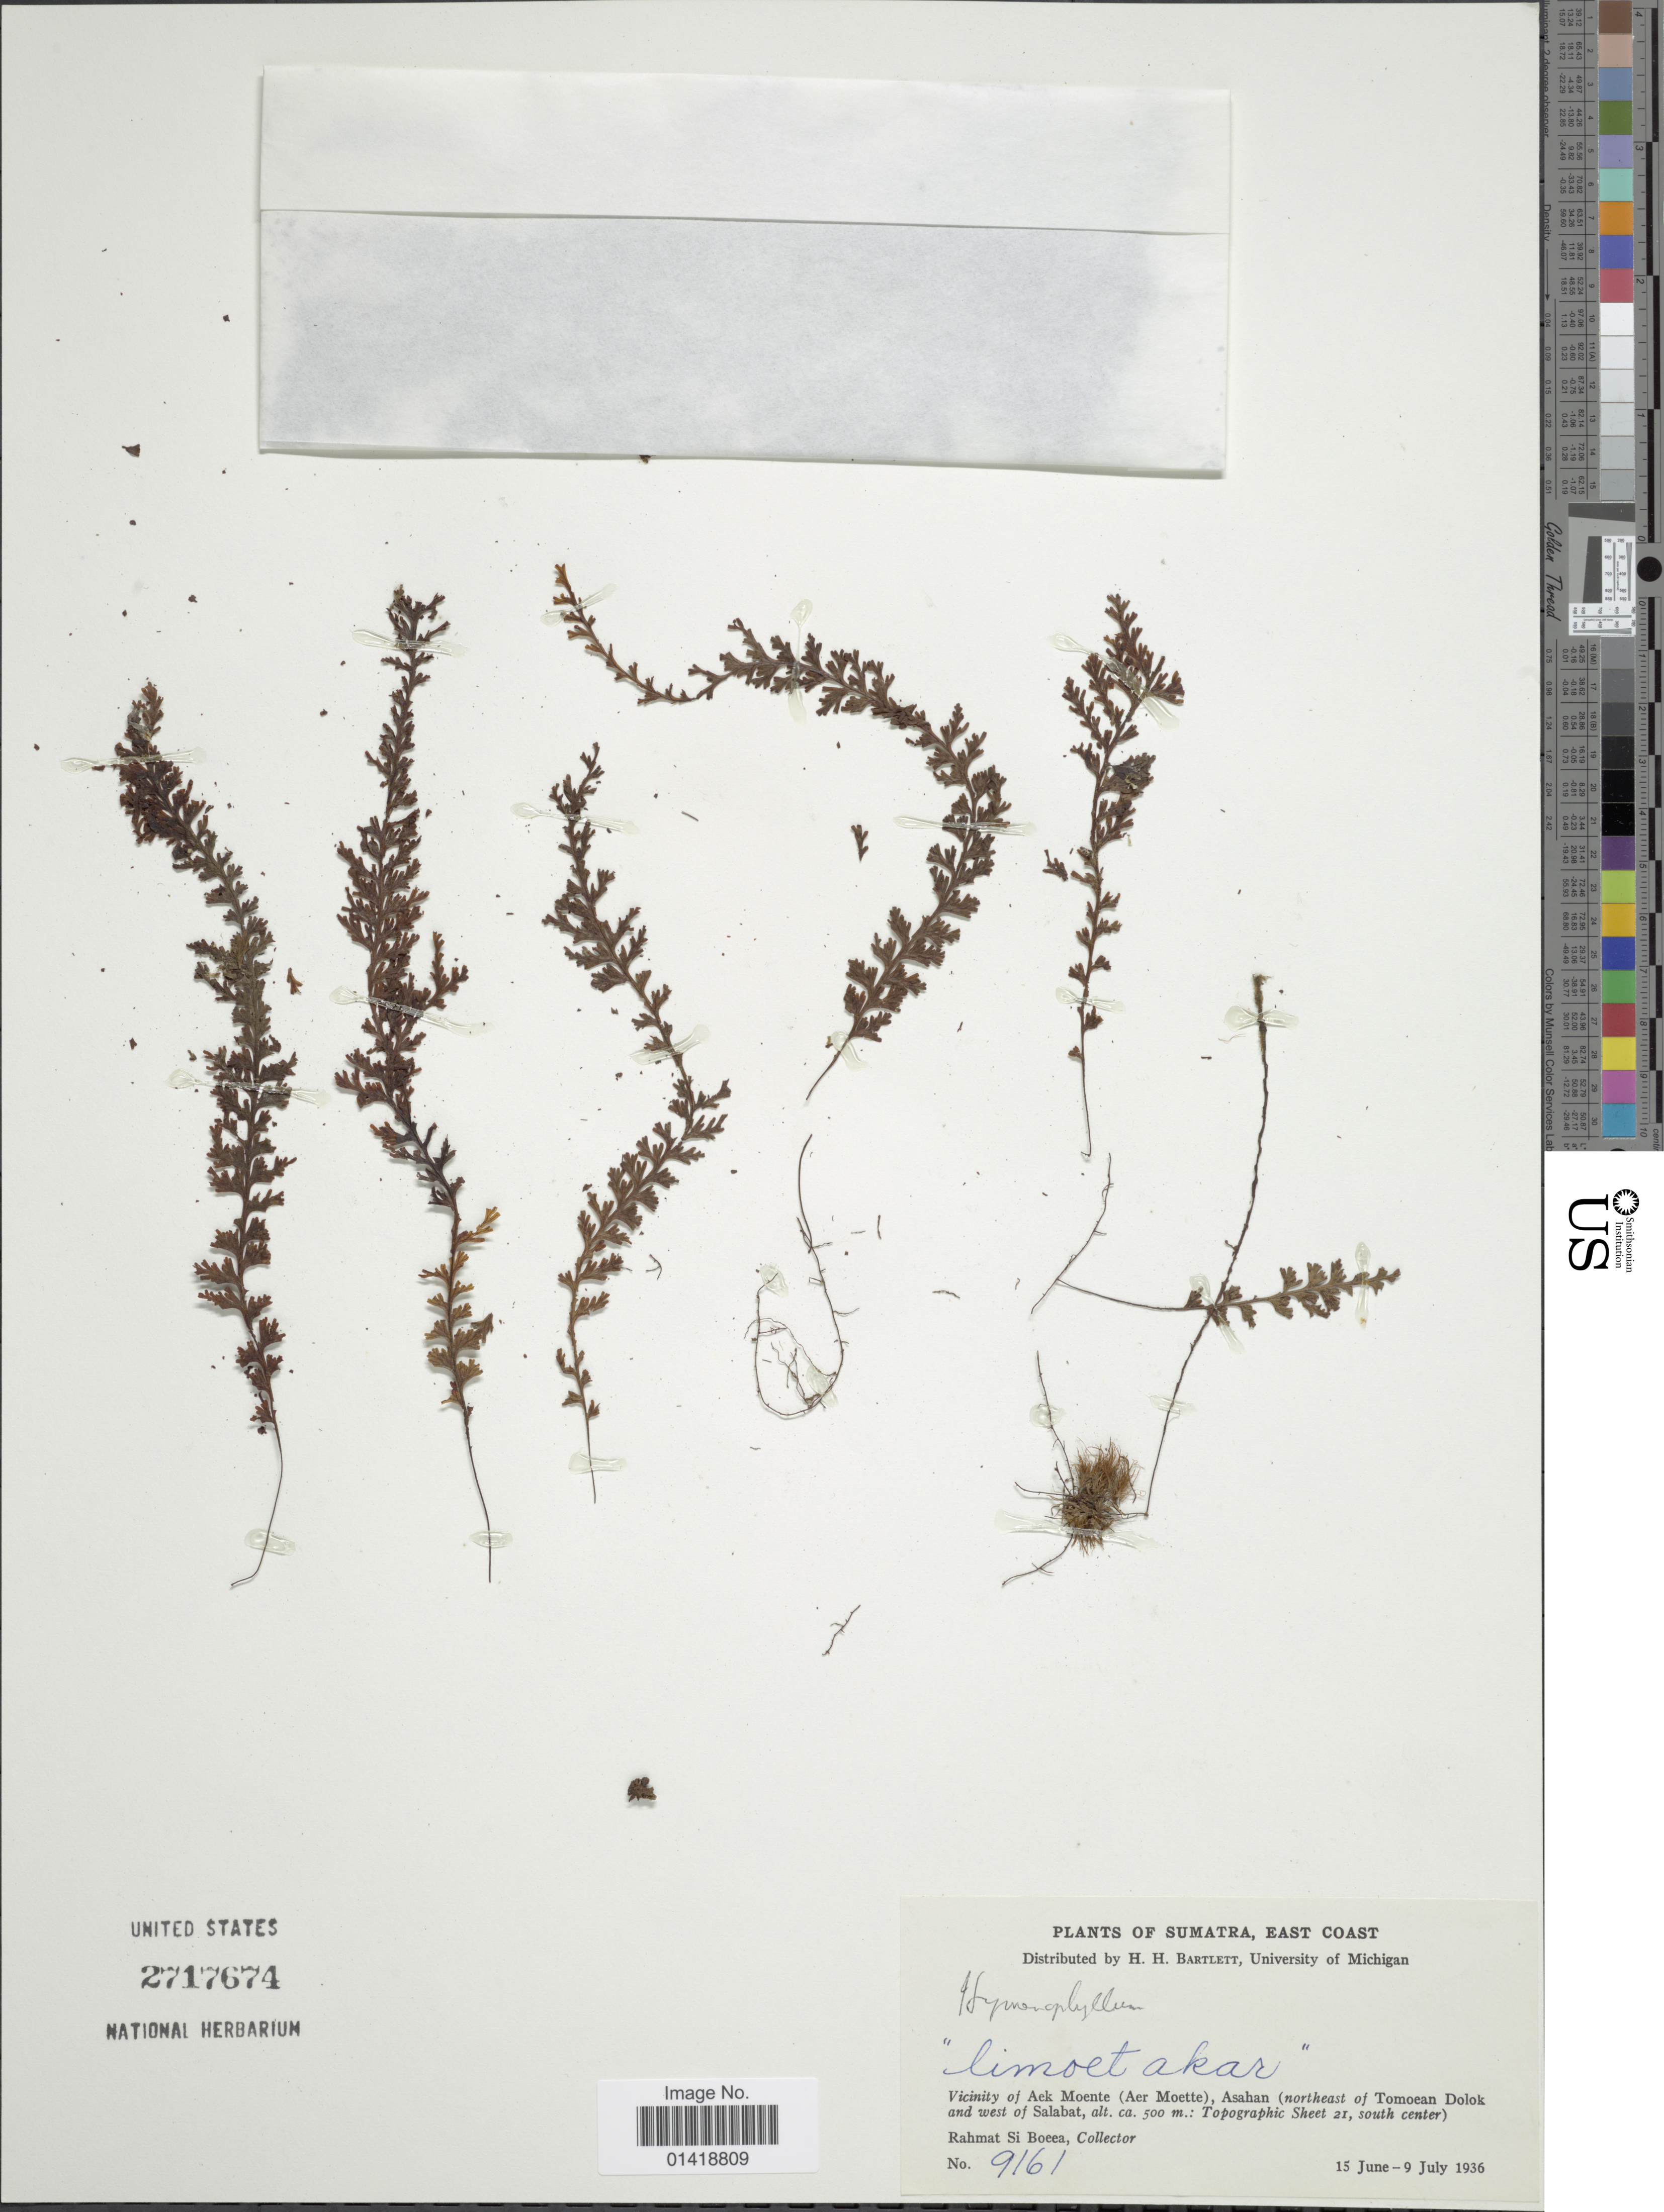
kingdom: Plantae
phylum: Tracheophyta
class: Polypodiopsida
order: Hymenophyllales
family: Hymenophyllaceae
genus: Hymenophyllum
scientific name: Hymenophyllum sp.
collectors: Rahmat Si Boeea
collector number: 9161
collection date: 1936-06-15/1936-07-09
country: Indonesia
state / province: Sumatra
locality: Sumatra, East Coast. Vicimity of Ack MOente ( Aer Moette), Asahan (Northeast of Tomoean Dolok and west of Salabat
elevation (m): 500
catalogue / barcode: US 2717674